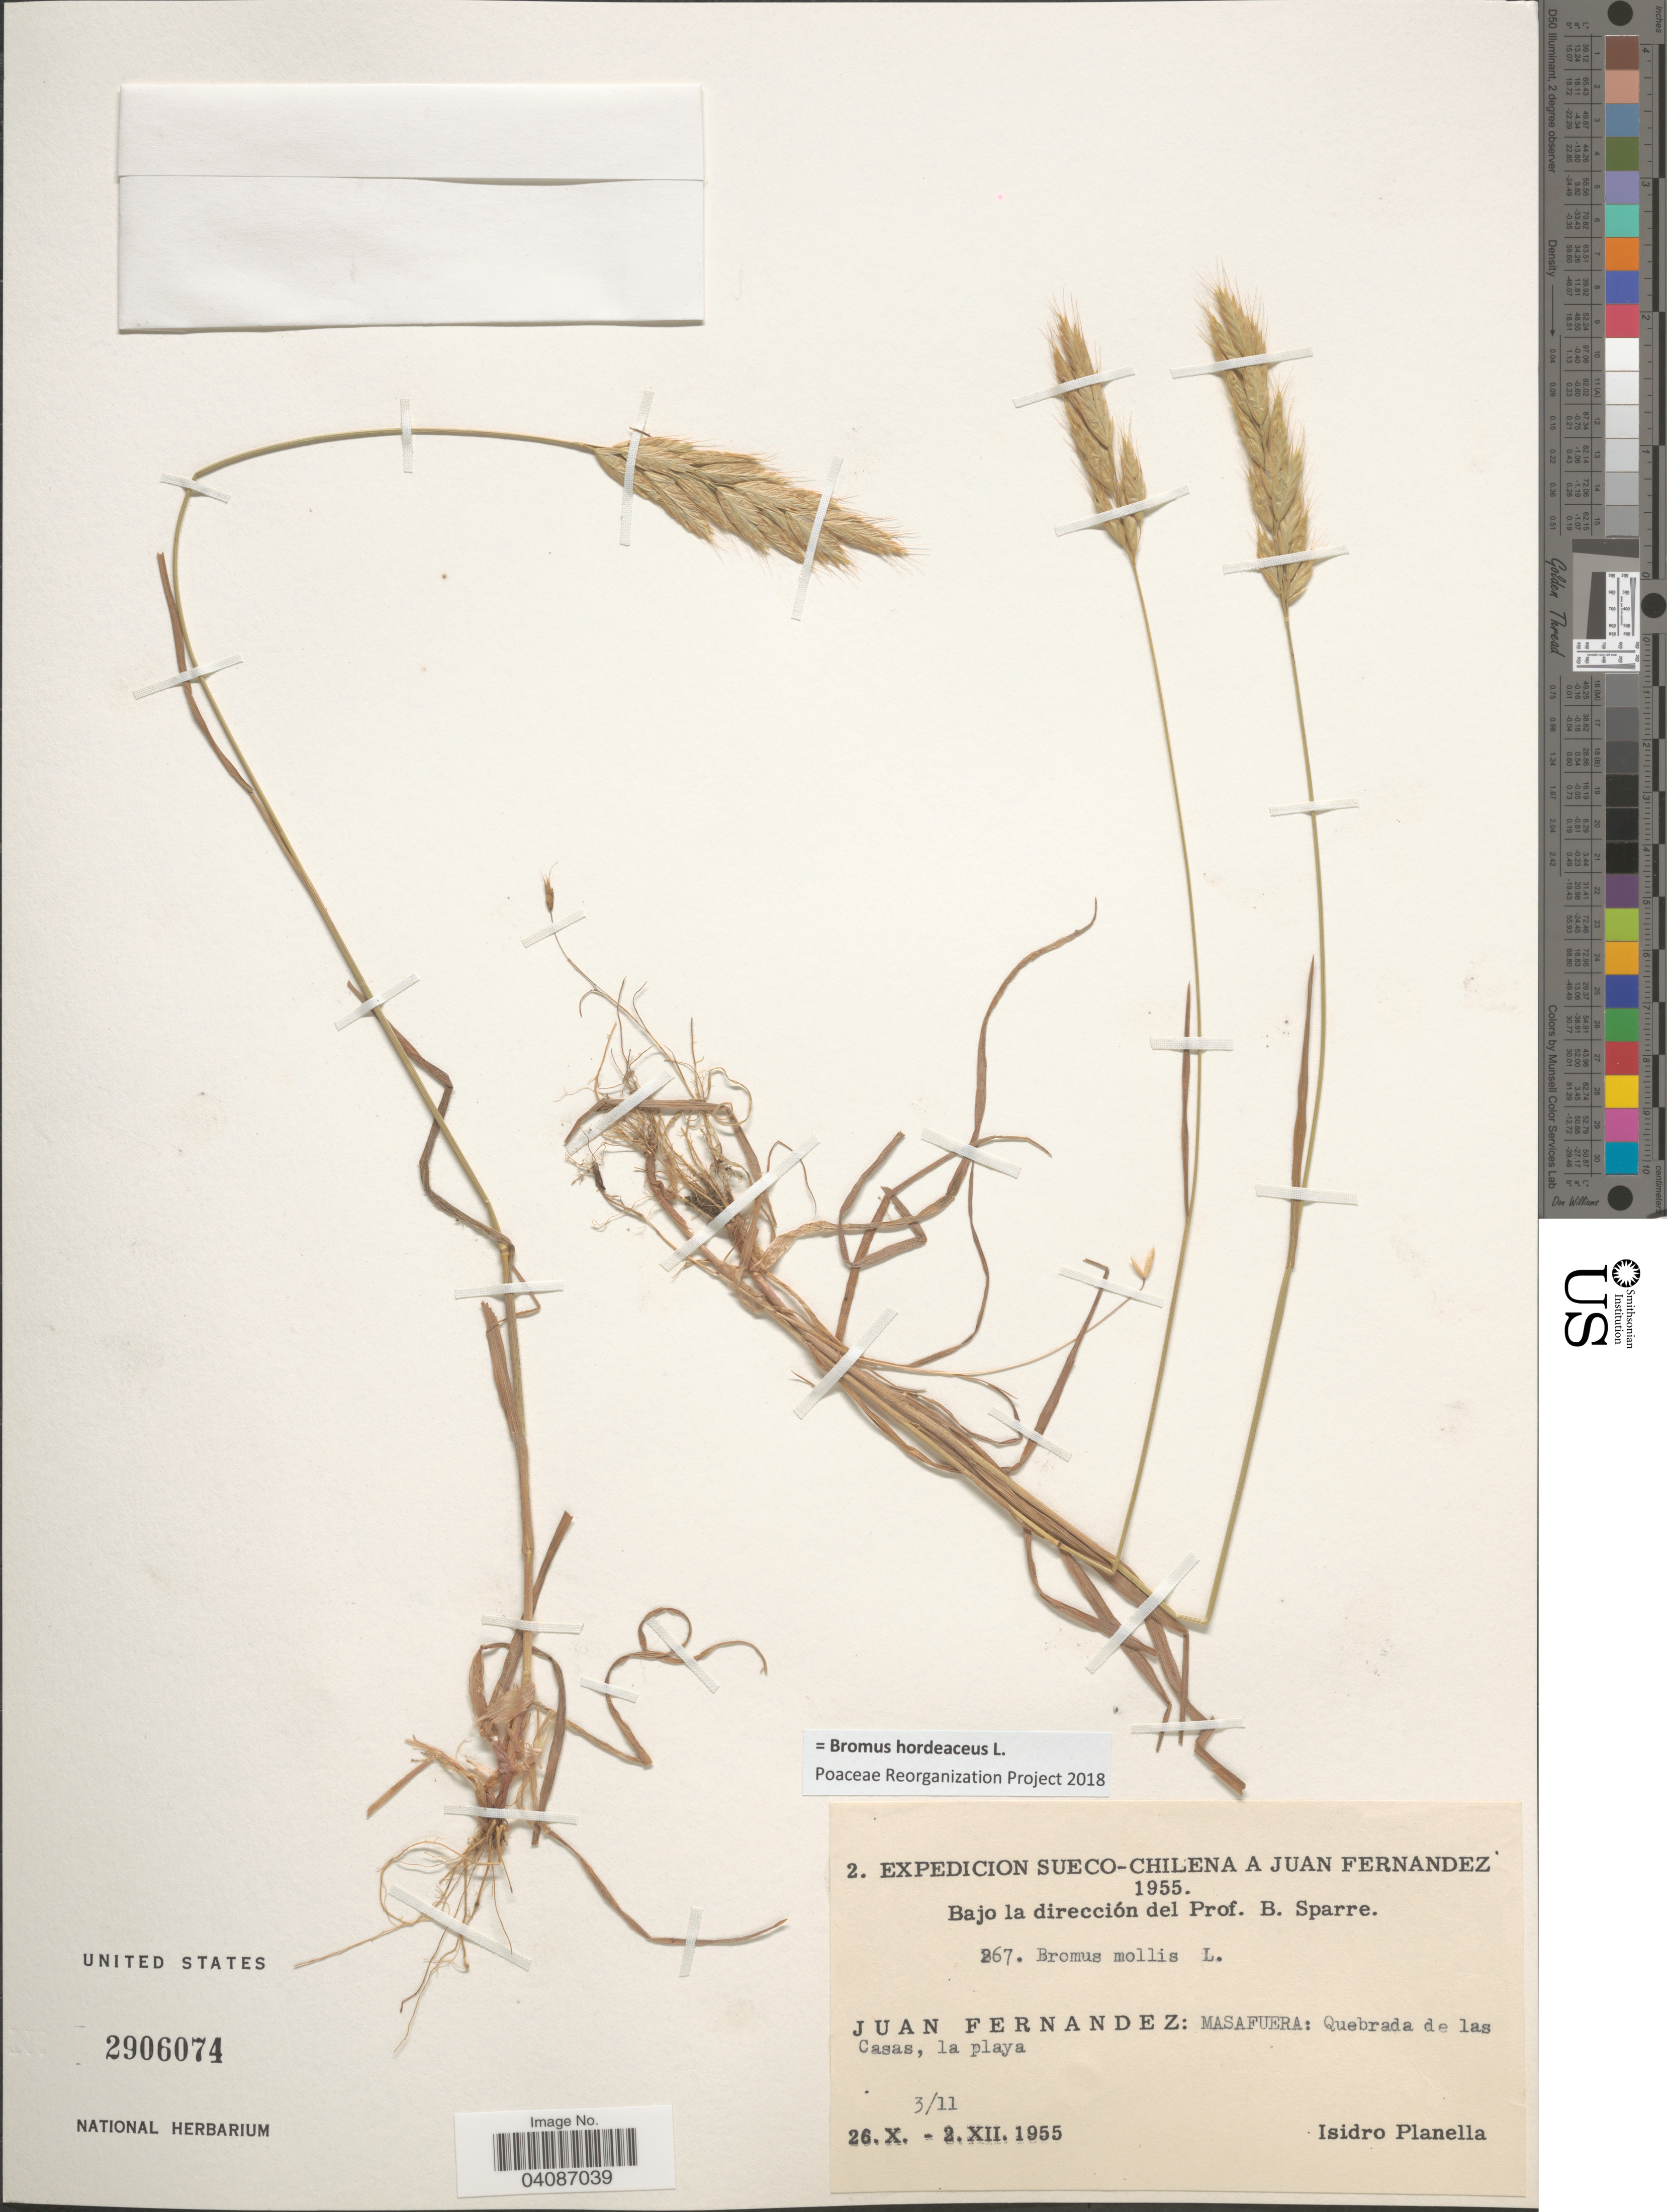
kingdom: Plantae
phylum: Tracheophyta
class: Liliopsida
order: Poales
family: Poaceae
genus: Bromus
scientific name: Bromus hordeaceus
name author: L.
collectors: I. Planella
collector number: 267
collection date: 1955-11-03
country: Chile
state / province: Valparaíso (V)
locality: Expedicion Sueco-Chilena A Juan Fernandez 1955. Juan Fernandez: Masafuera: Quebrada de las Casas, la playa.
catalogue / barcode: US 2906074